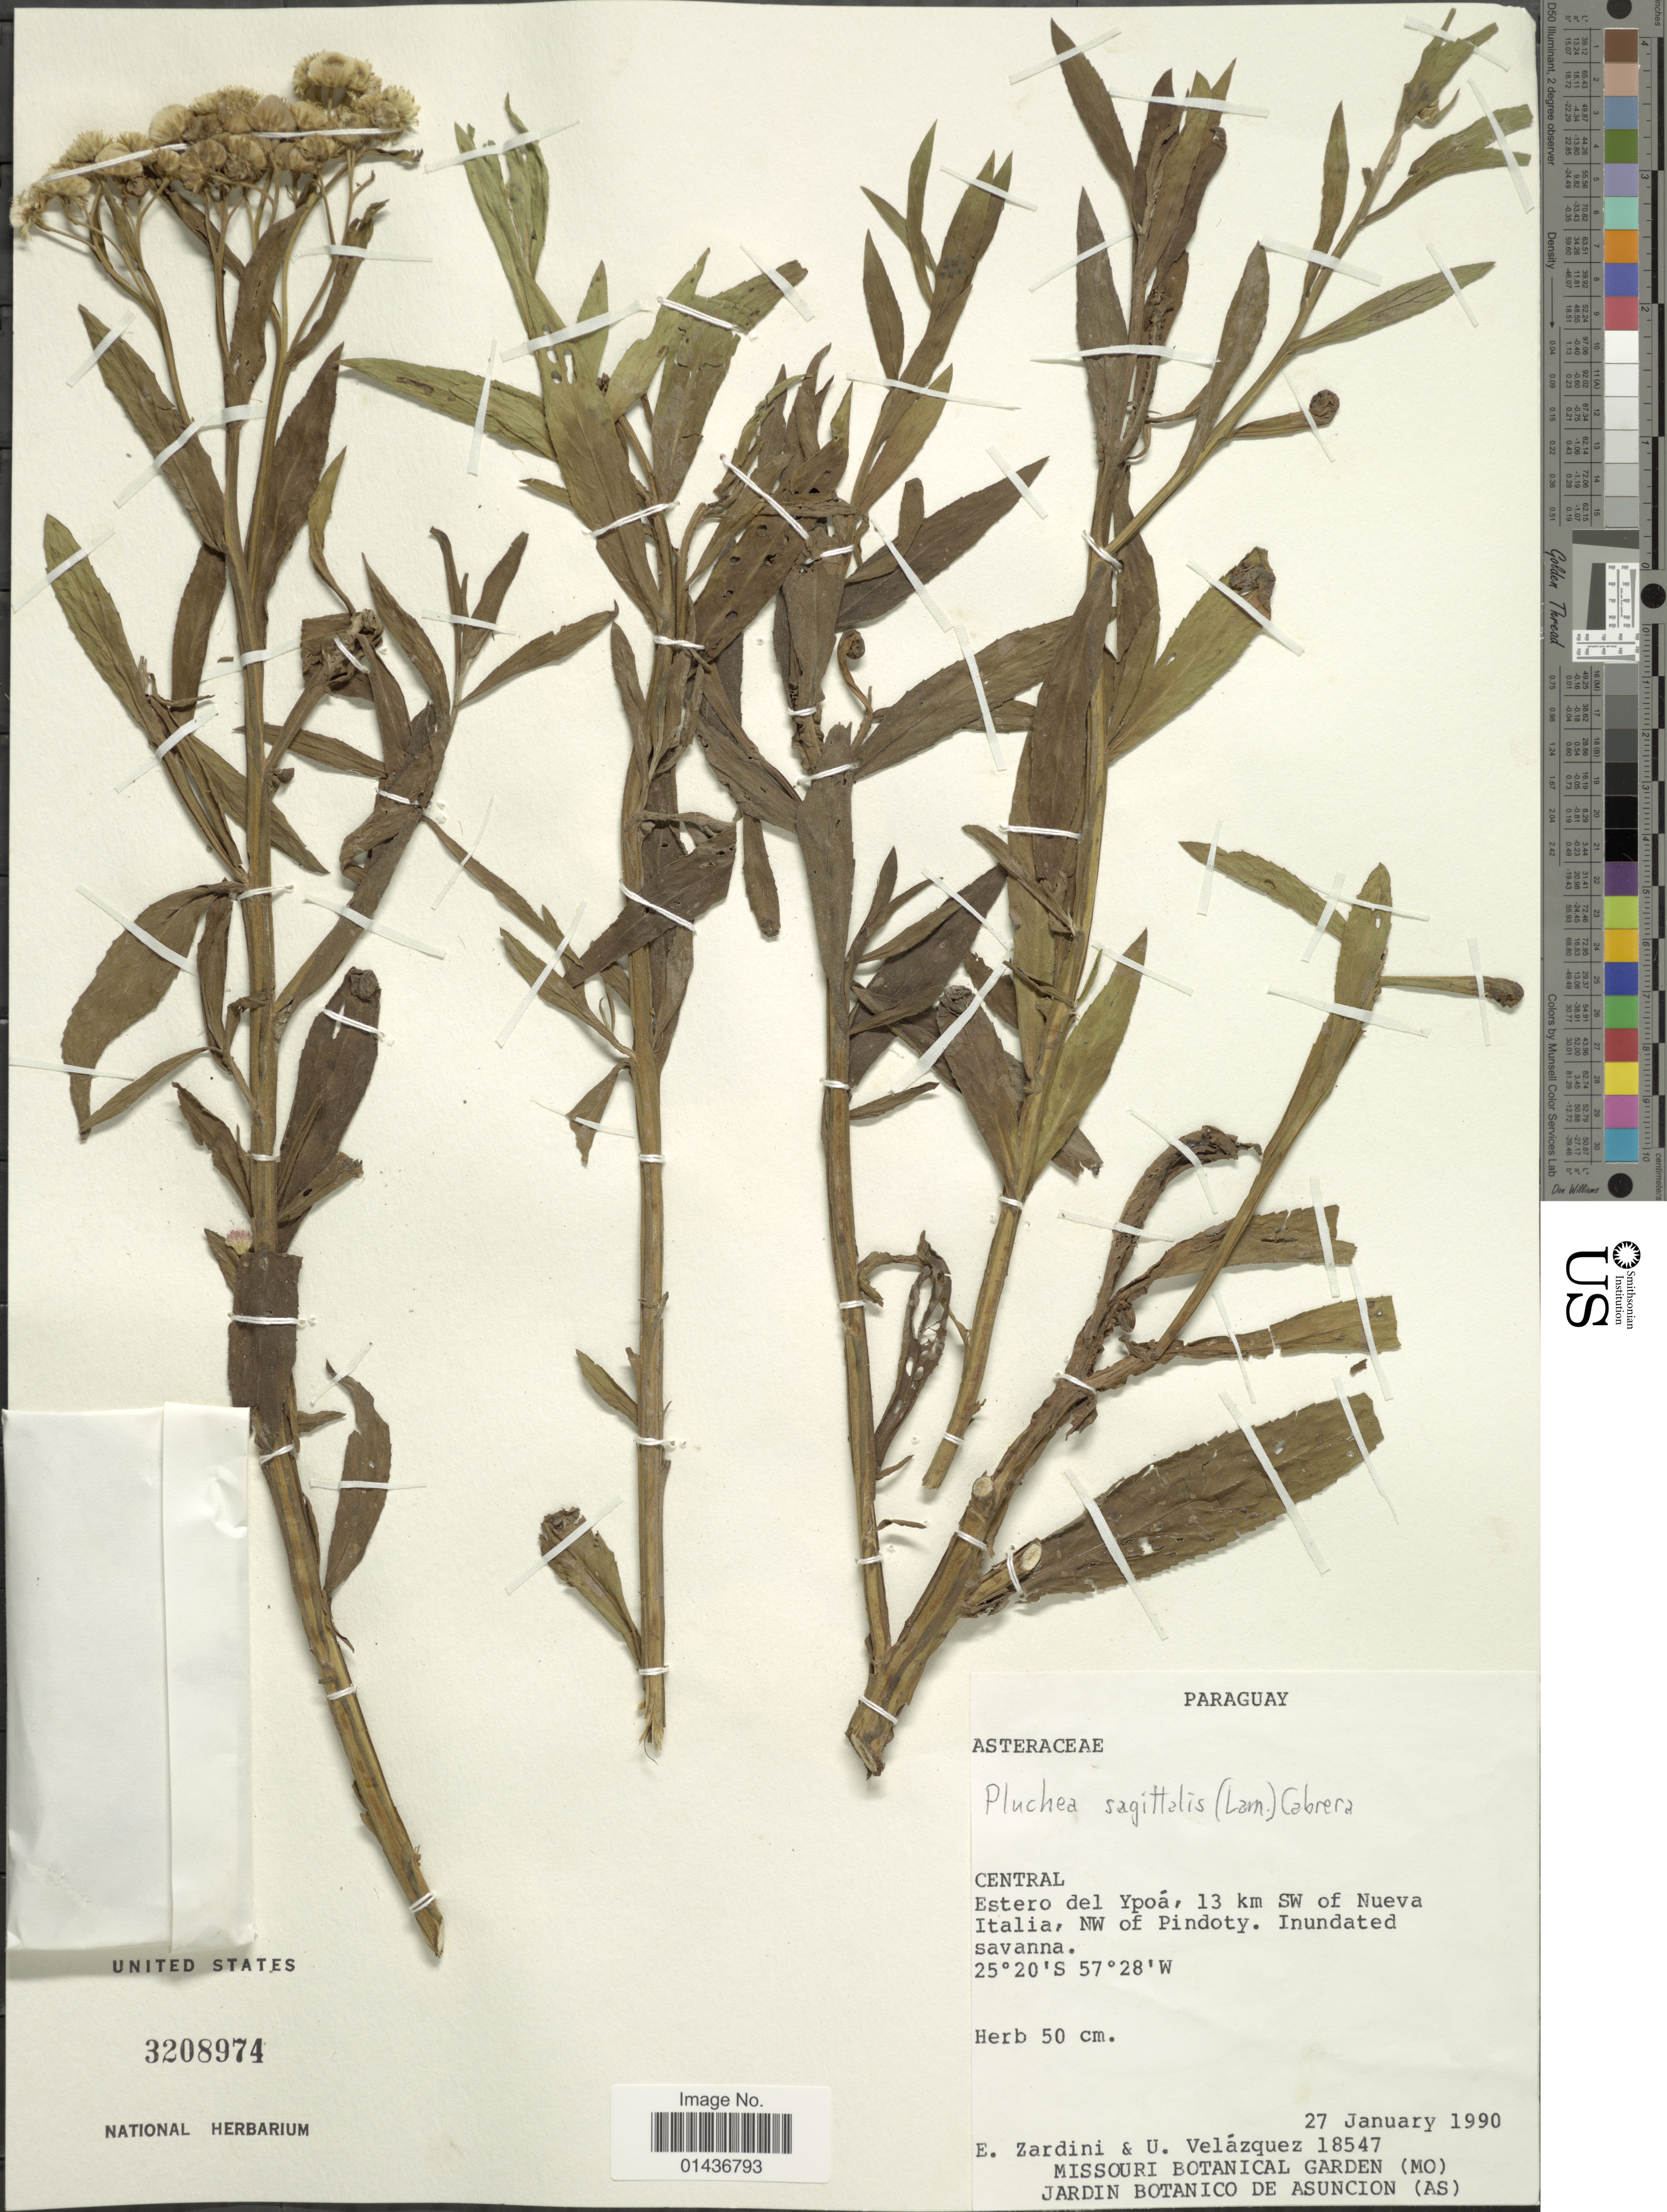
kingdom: Plantae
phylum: Tracheophyta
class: Magnoliopsida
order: Asterales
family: Asteraceae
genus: Pluchea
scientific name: Pluchea sagittalis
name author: (Lam.) Cabrera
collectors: E. M. Zardini & U. Velázquez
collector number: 18547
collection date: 1990-01-27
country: Paraguay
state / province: Central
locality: Central, Estero del Ypoa, 13 km SW of Nueval Italia, NW of Pindoty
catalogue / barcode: US 328974